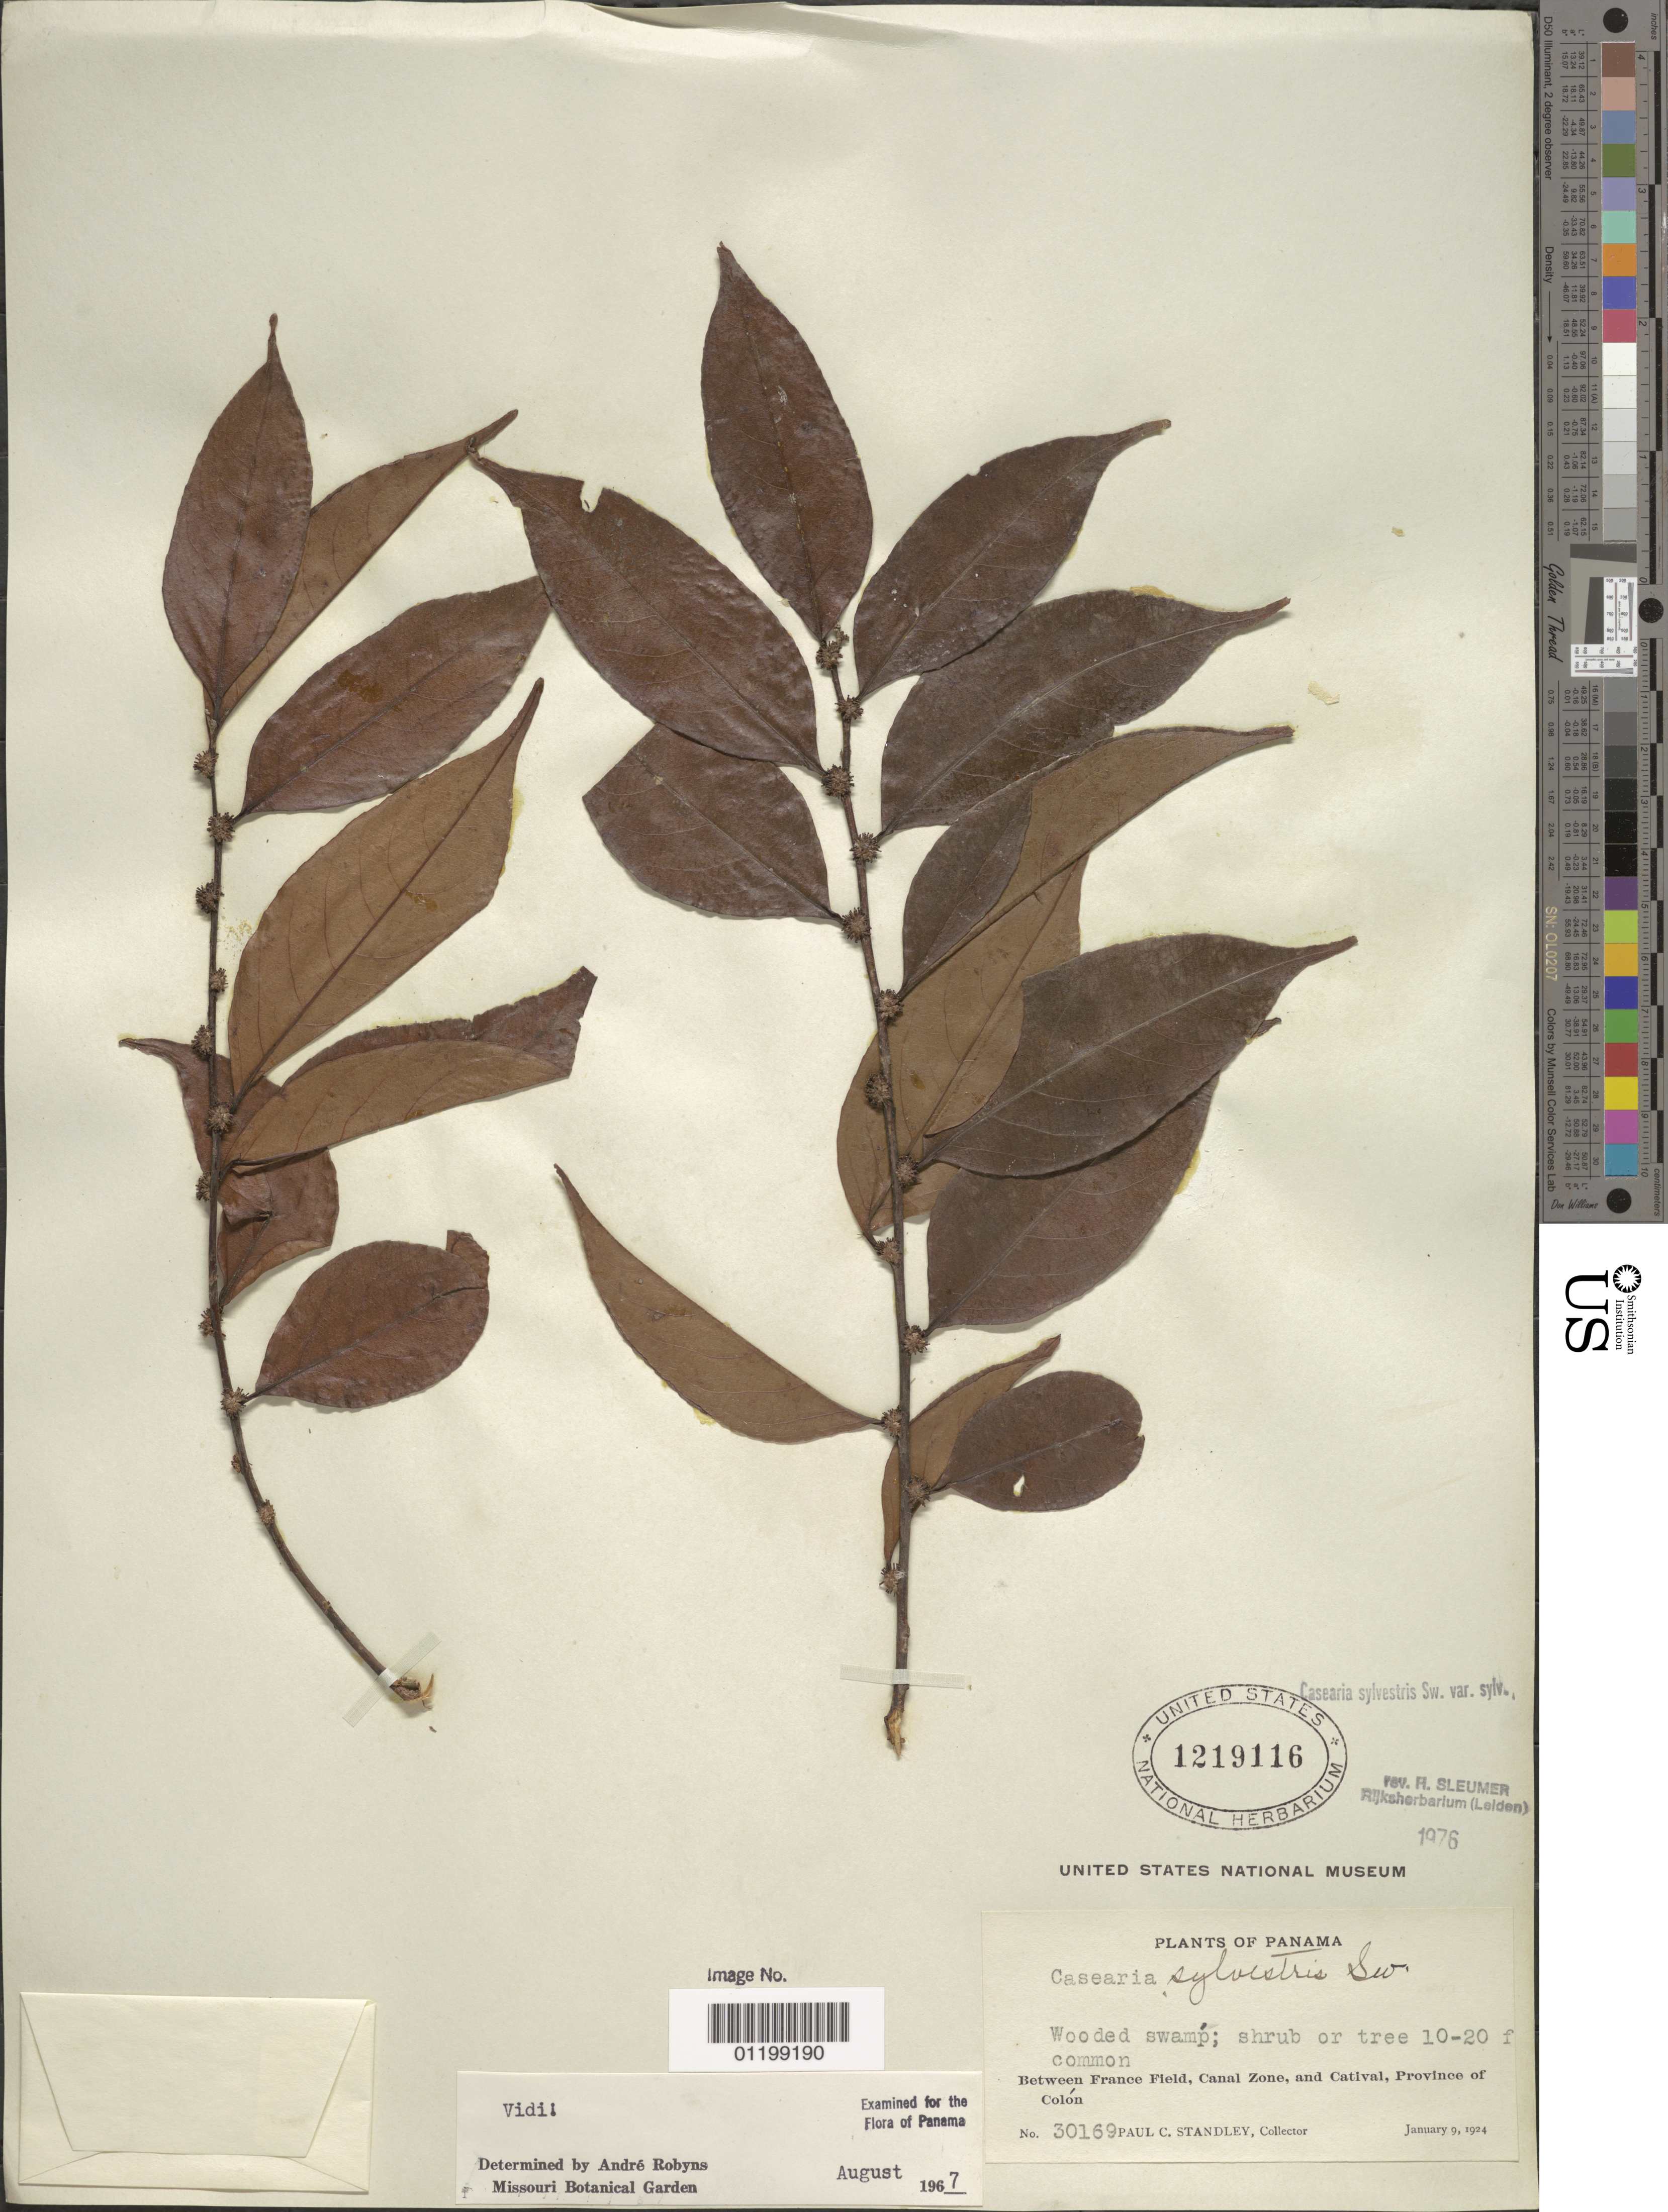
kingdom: Plantae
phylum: Tracheophyta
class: Magnoliopsida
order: Malpighiales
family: Salicaceae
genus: Casearia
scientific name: Casearia sylvestris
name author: Sw.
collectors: P. C. Standley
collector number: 30169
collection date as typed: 09 Jan 1924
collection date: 1924-01-09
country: Panama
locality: Between France Field, Canal Zone, and Catival, Province of Colón.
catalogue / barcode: US 1219116